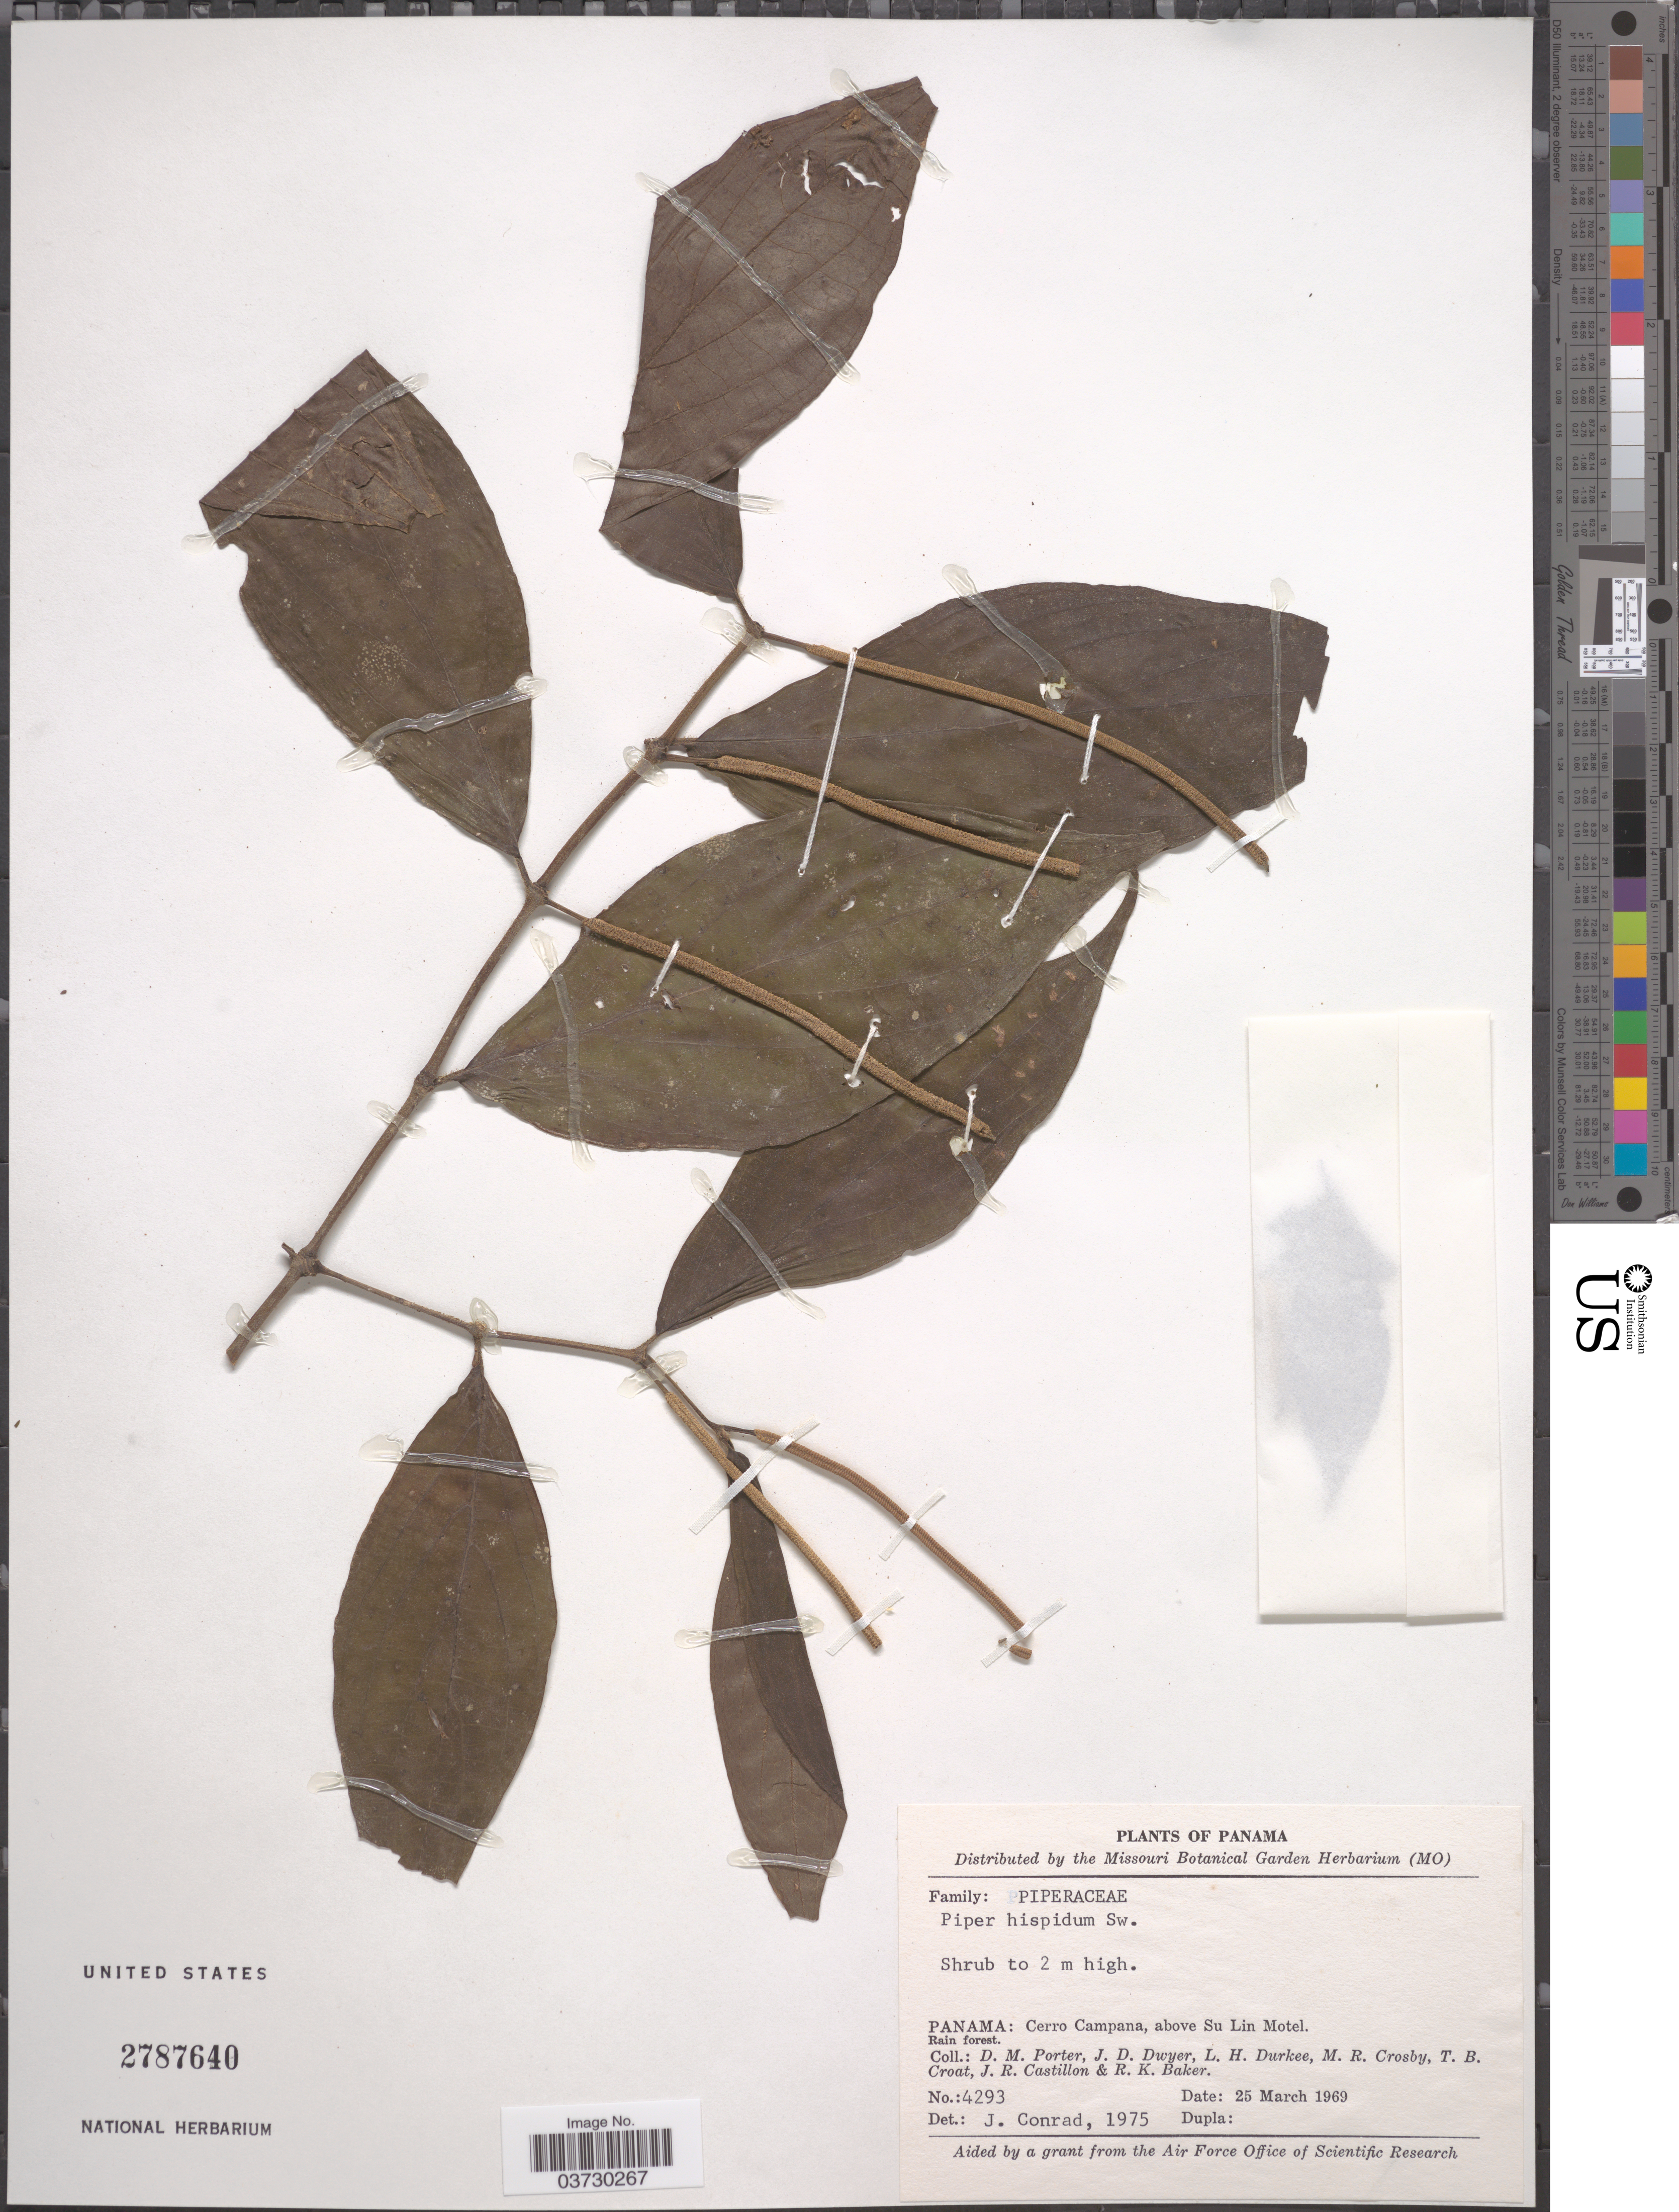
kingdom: Plantae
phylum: Tracheophyta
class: Magnoliopsida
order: Piperales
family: Piperaceae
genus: Piper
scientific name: Piper hispidum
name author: Sw.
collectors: D. Porter, J. D. Dwyer, L. H. Durkee, M. R. Crosby & et al.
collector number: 4293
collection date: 1969-03-25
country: Panama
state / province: Panamá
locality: Cerro Campana, above Su Lin Motel.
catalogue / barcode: US 2787640